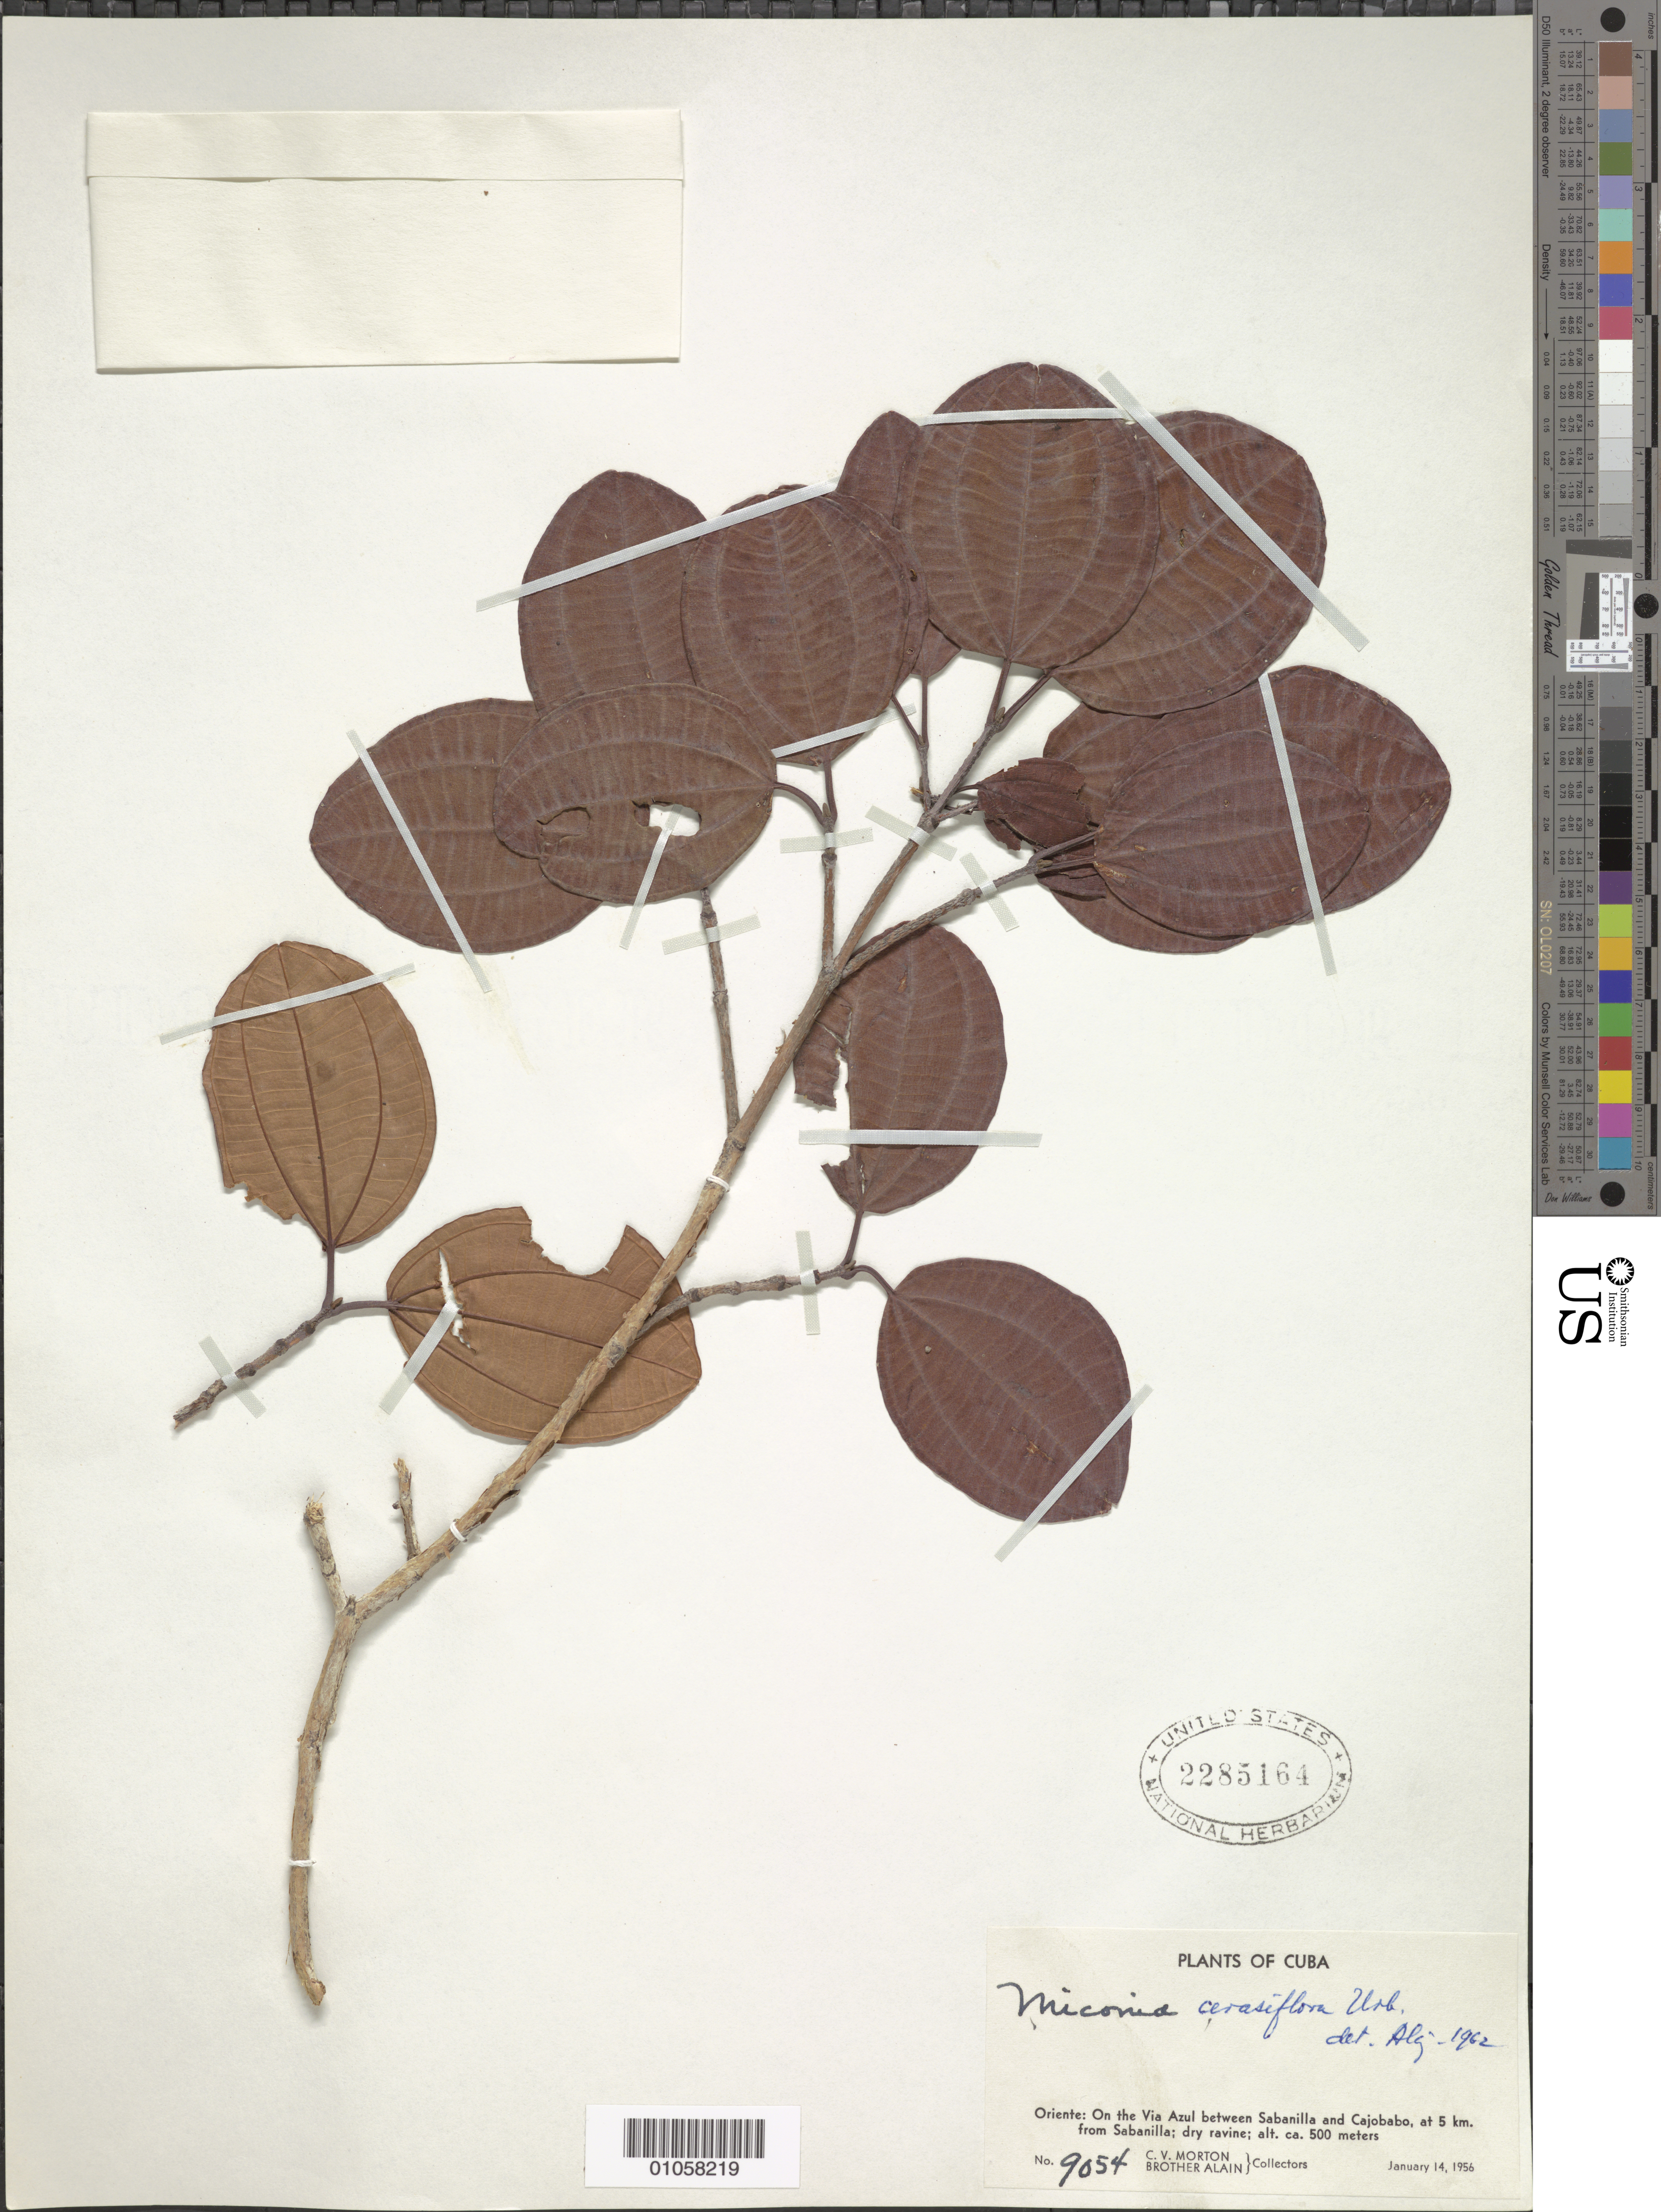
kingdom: Plantae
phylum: Tracheophyta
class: Magnoliopsida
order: Myrtales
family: Melastomataceae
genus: Miconia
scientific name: Miconia cerasiflora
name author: Urb.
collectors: C. V. Morton & A. H. Liogier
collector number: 9054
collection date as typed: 14 Jan 1956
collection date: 1956-01-14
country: Cuba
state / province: Oriente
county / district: Dry forest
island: Cuba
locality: Via Azul between Sabanilla and Cojobabo, at 5 km from Sabanilla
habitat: Dry ravine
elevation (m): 500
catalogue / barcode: US 2285164